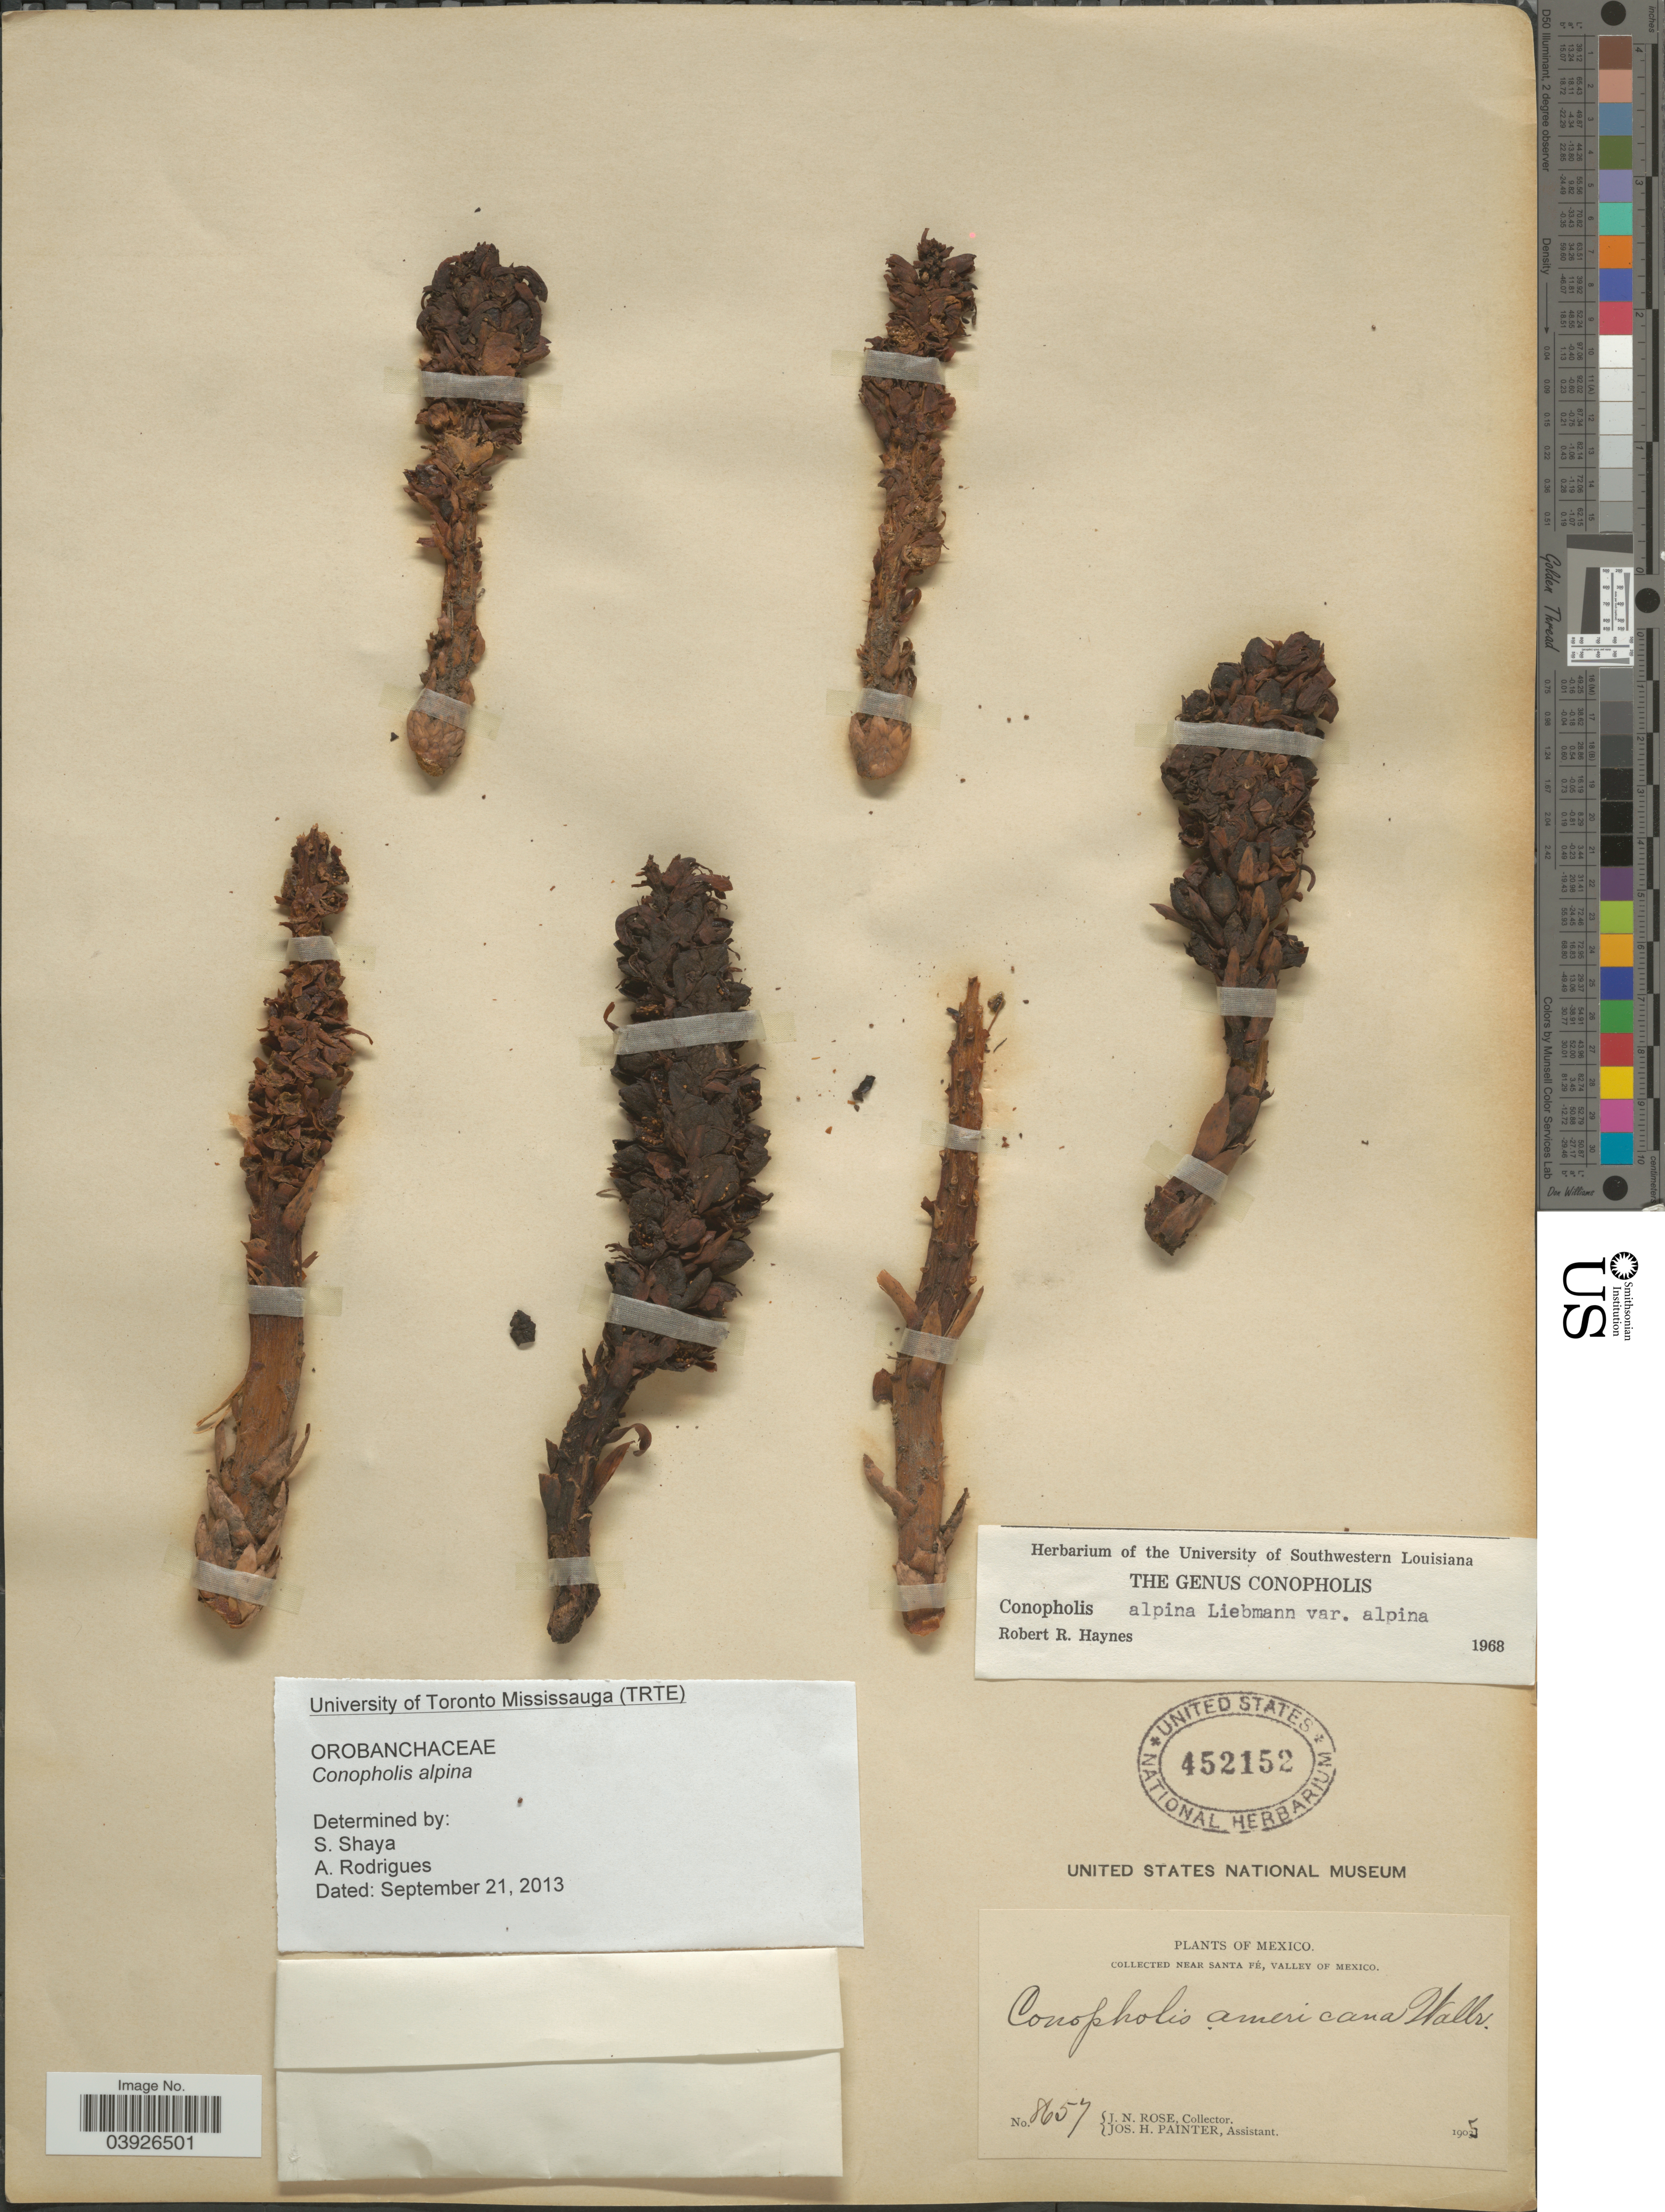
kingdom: Plantae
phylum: Tracheophyta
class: Magnoliopsida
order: Lamiales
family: Orobanchaceae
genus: Conopholis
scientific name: Conopholis alpina var. alpina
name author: Liebm.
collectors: J. N. Rose & J. H. Painter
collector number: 8657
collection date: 1905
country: Mexico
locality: Near Santa Fé, Valley of Mexico.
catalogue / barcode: US 452152